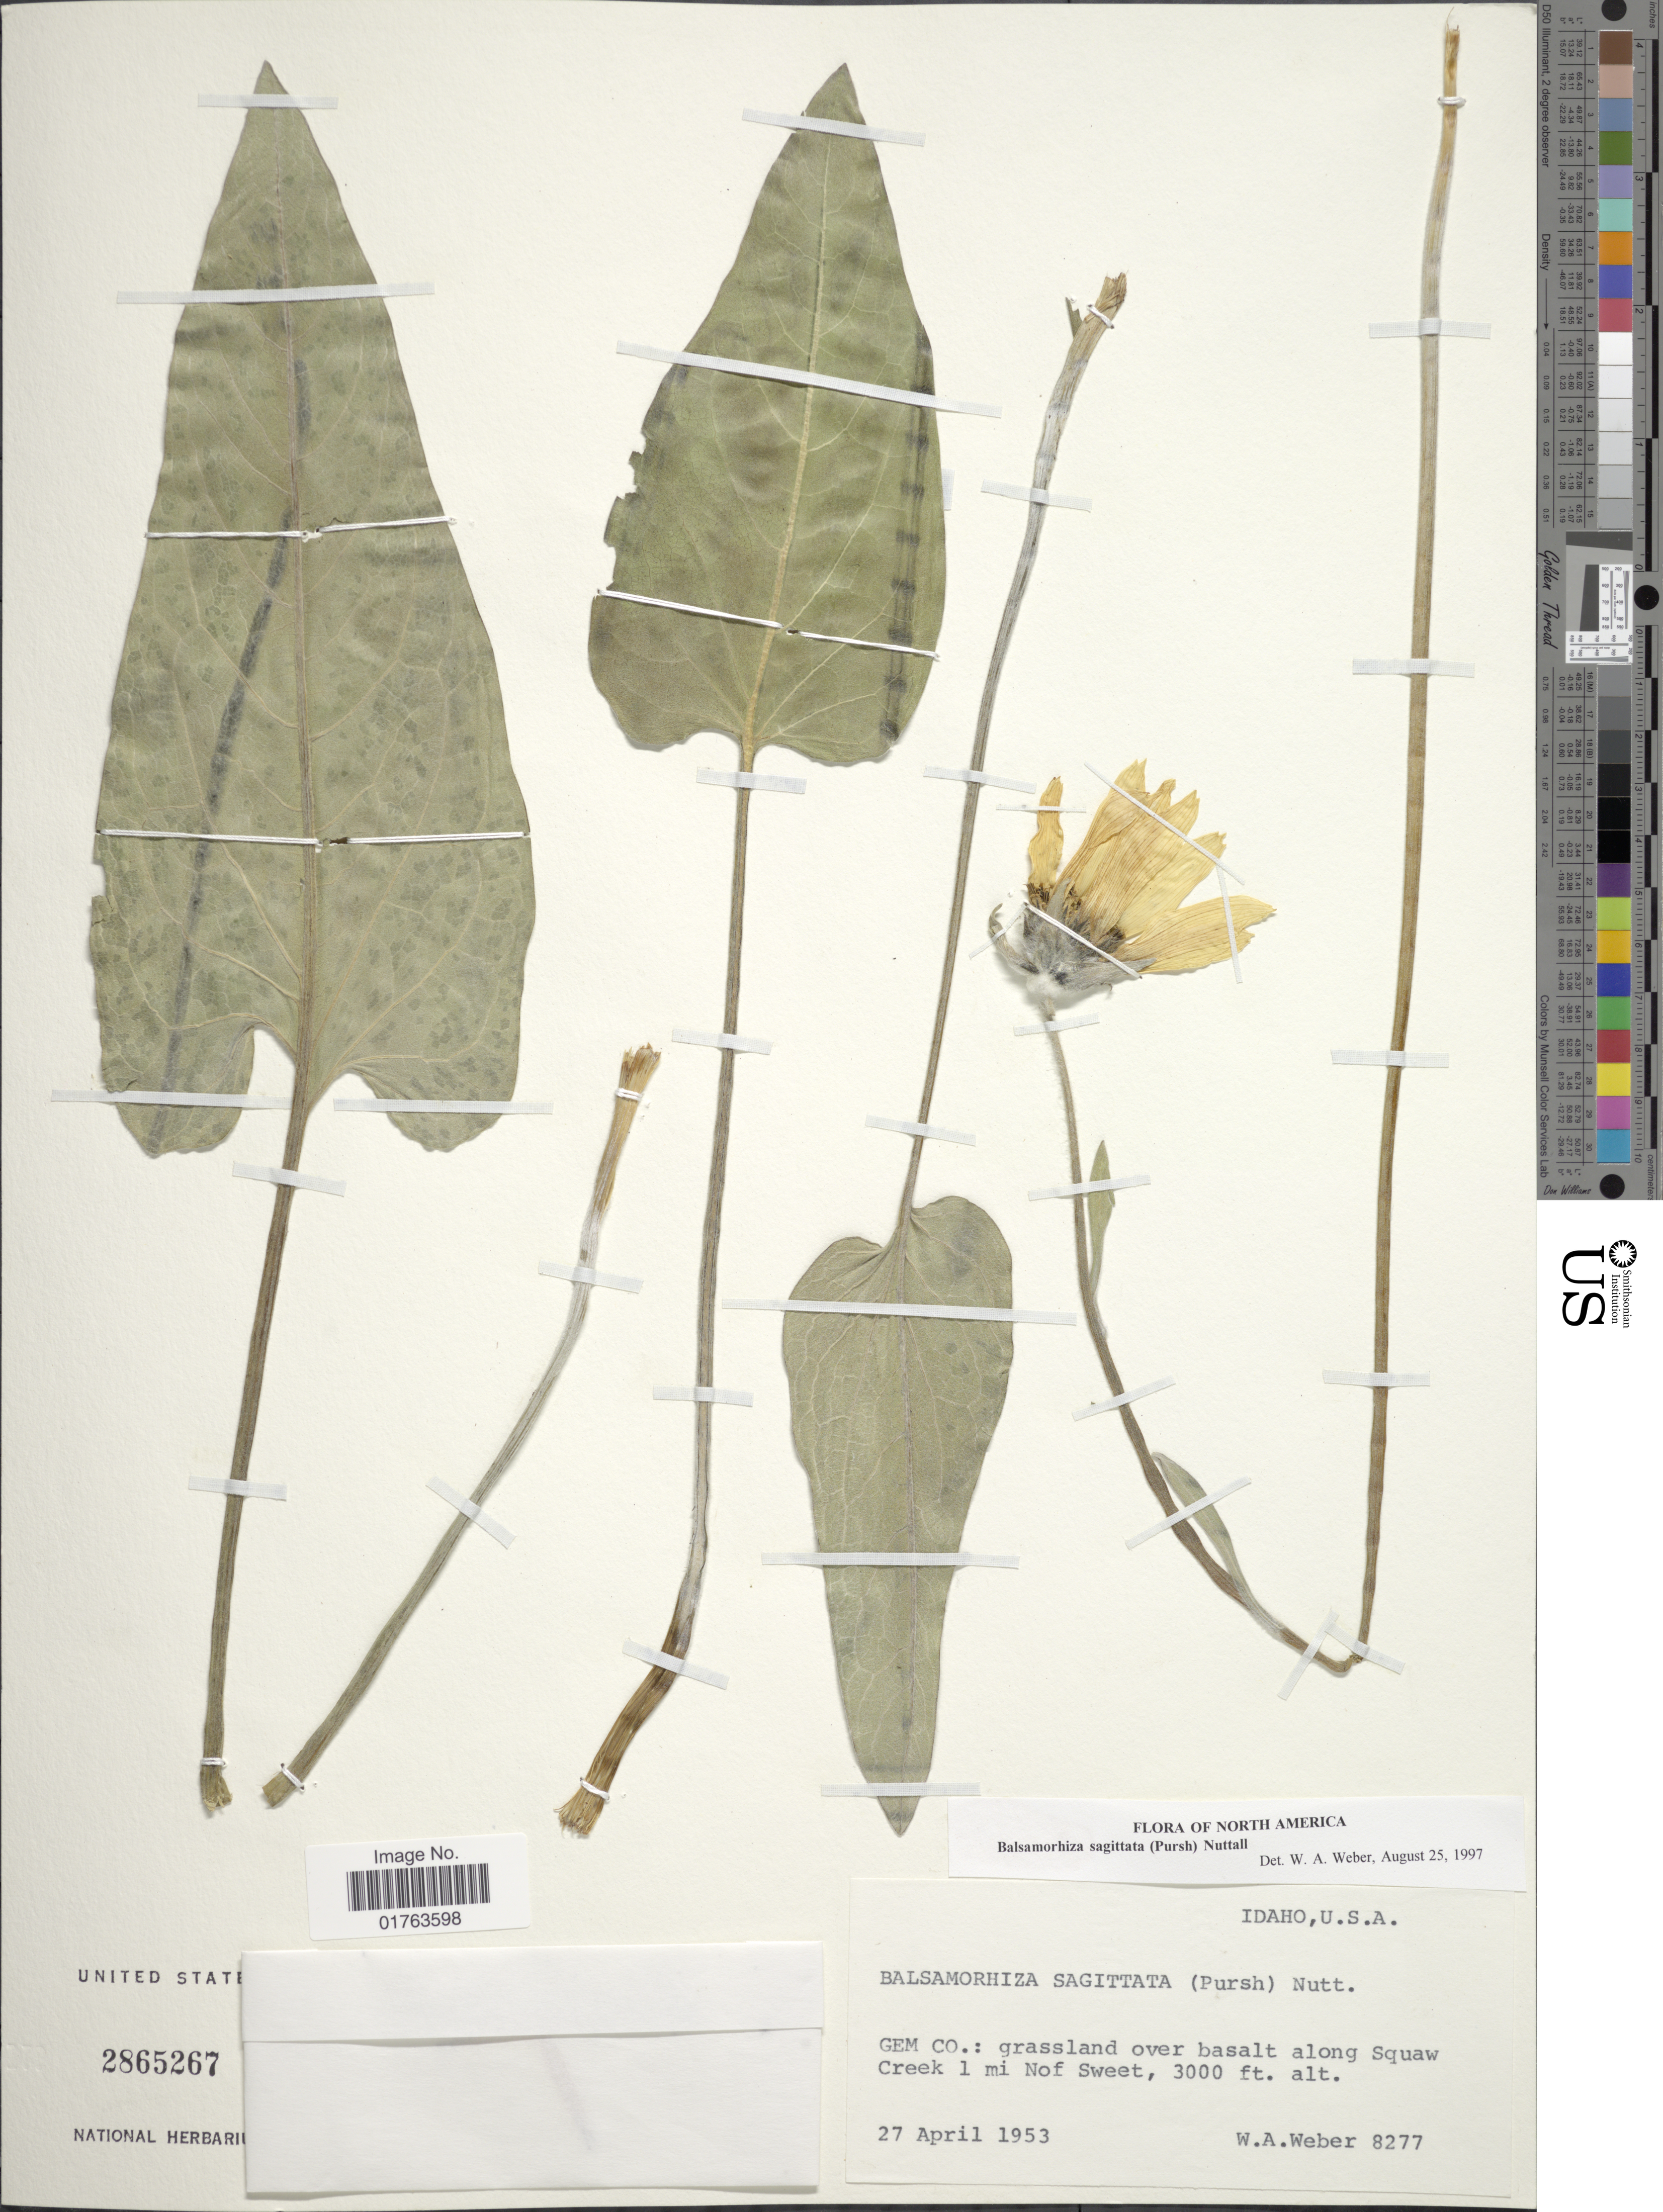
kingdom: Plantae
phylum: Tracheophyta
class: Magnoliopsida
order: Asterales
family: Asteraceae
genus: Balsamorhiza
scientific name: Balsamorhiza sagittata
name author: (Pursh) Nutt.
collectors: W. A. Weber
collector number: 8277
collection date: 1953-04-27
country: United States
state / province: Idaho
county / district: Gem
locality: Grassland over basalt along Squaw Creek 1 mi N of Sweet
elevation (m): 914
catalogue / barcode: US 2865267